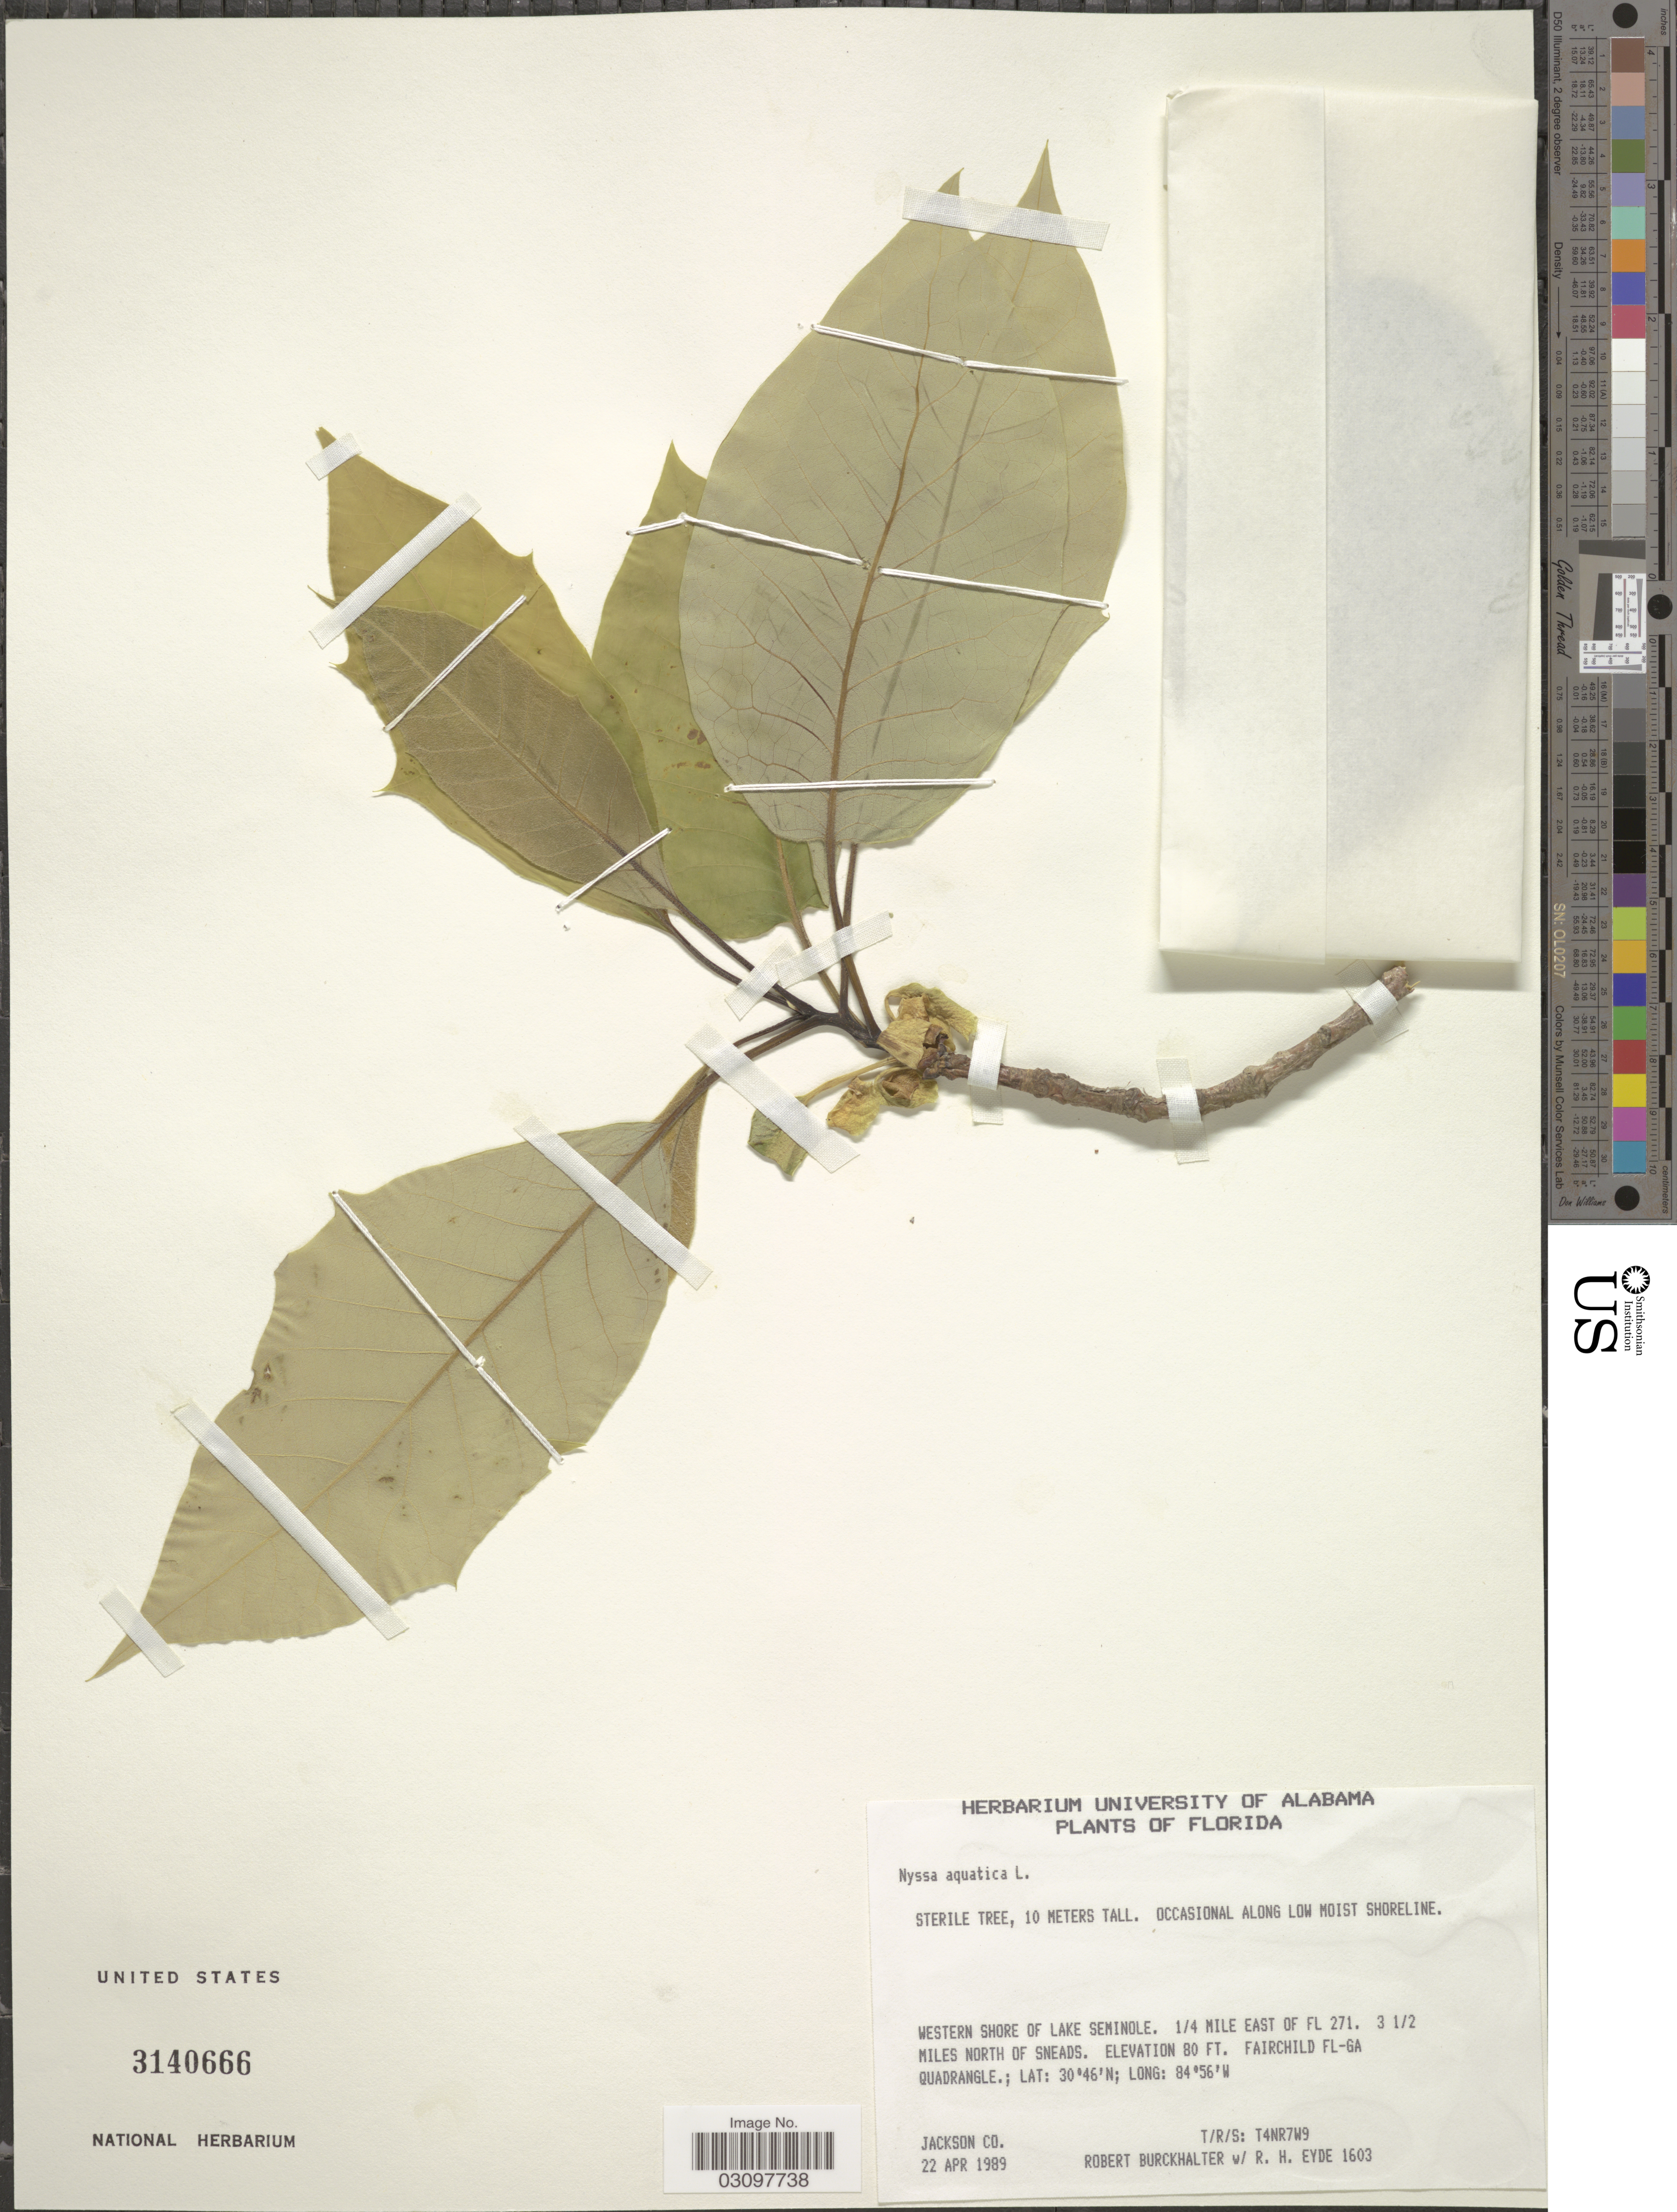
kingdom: Plantae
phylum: Tracheophyta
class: Magnoliopsida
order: Cornales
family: Nyssaceae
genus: Nyssa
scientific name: Nyssa aquatica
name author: L.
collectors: R. Burckhalter & R. H. Eyde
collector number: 1603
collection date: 1989-04-22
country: United States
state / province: Florida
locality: Western shore of Lake Seminole. ¼ mile east of FL 271. 3 ½ miles north of Sneads. Fairchild FL-GA Quadrangle. Jackson Co. T/R/S: T4NR7W9.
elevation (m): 24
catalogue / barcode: US 3140666